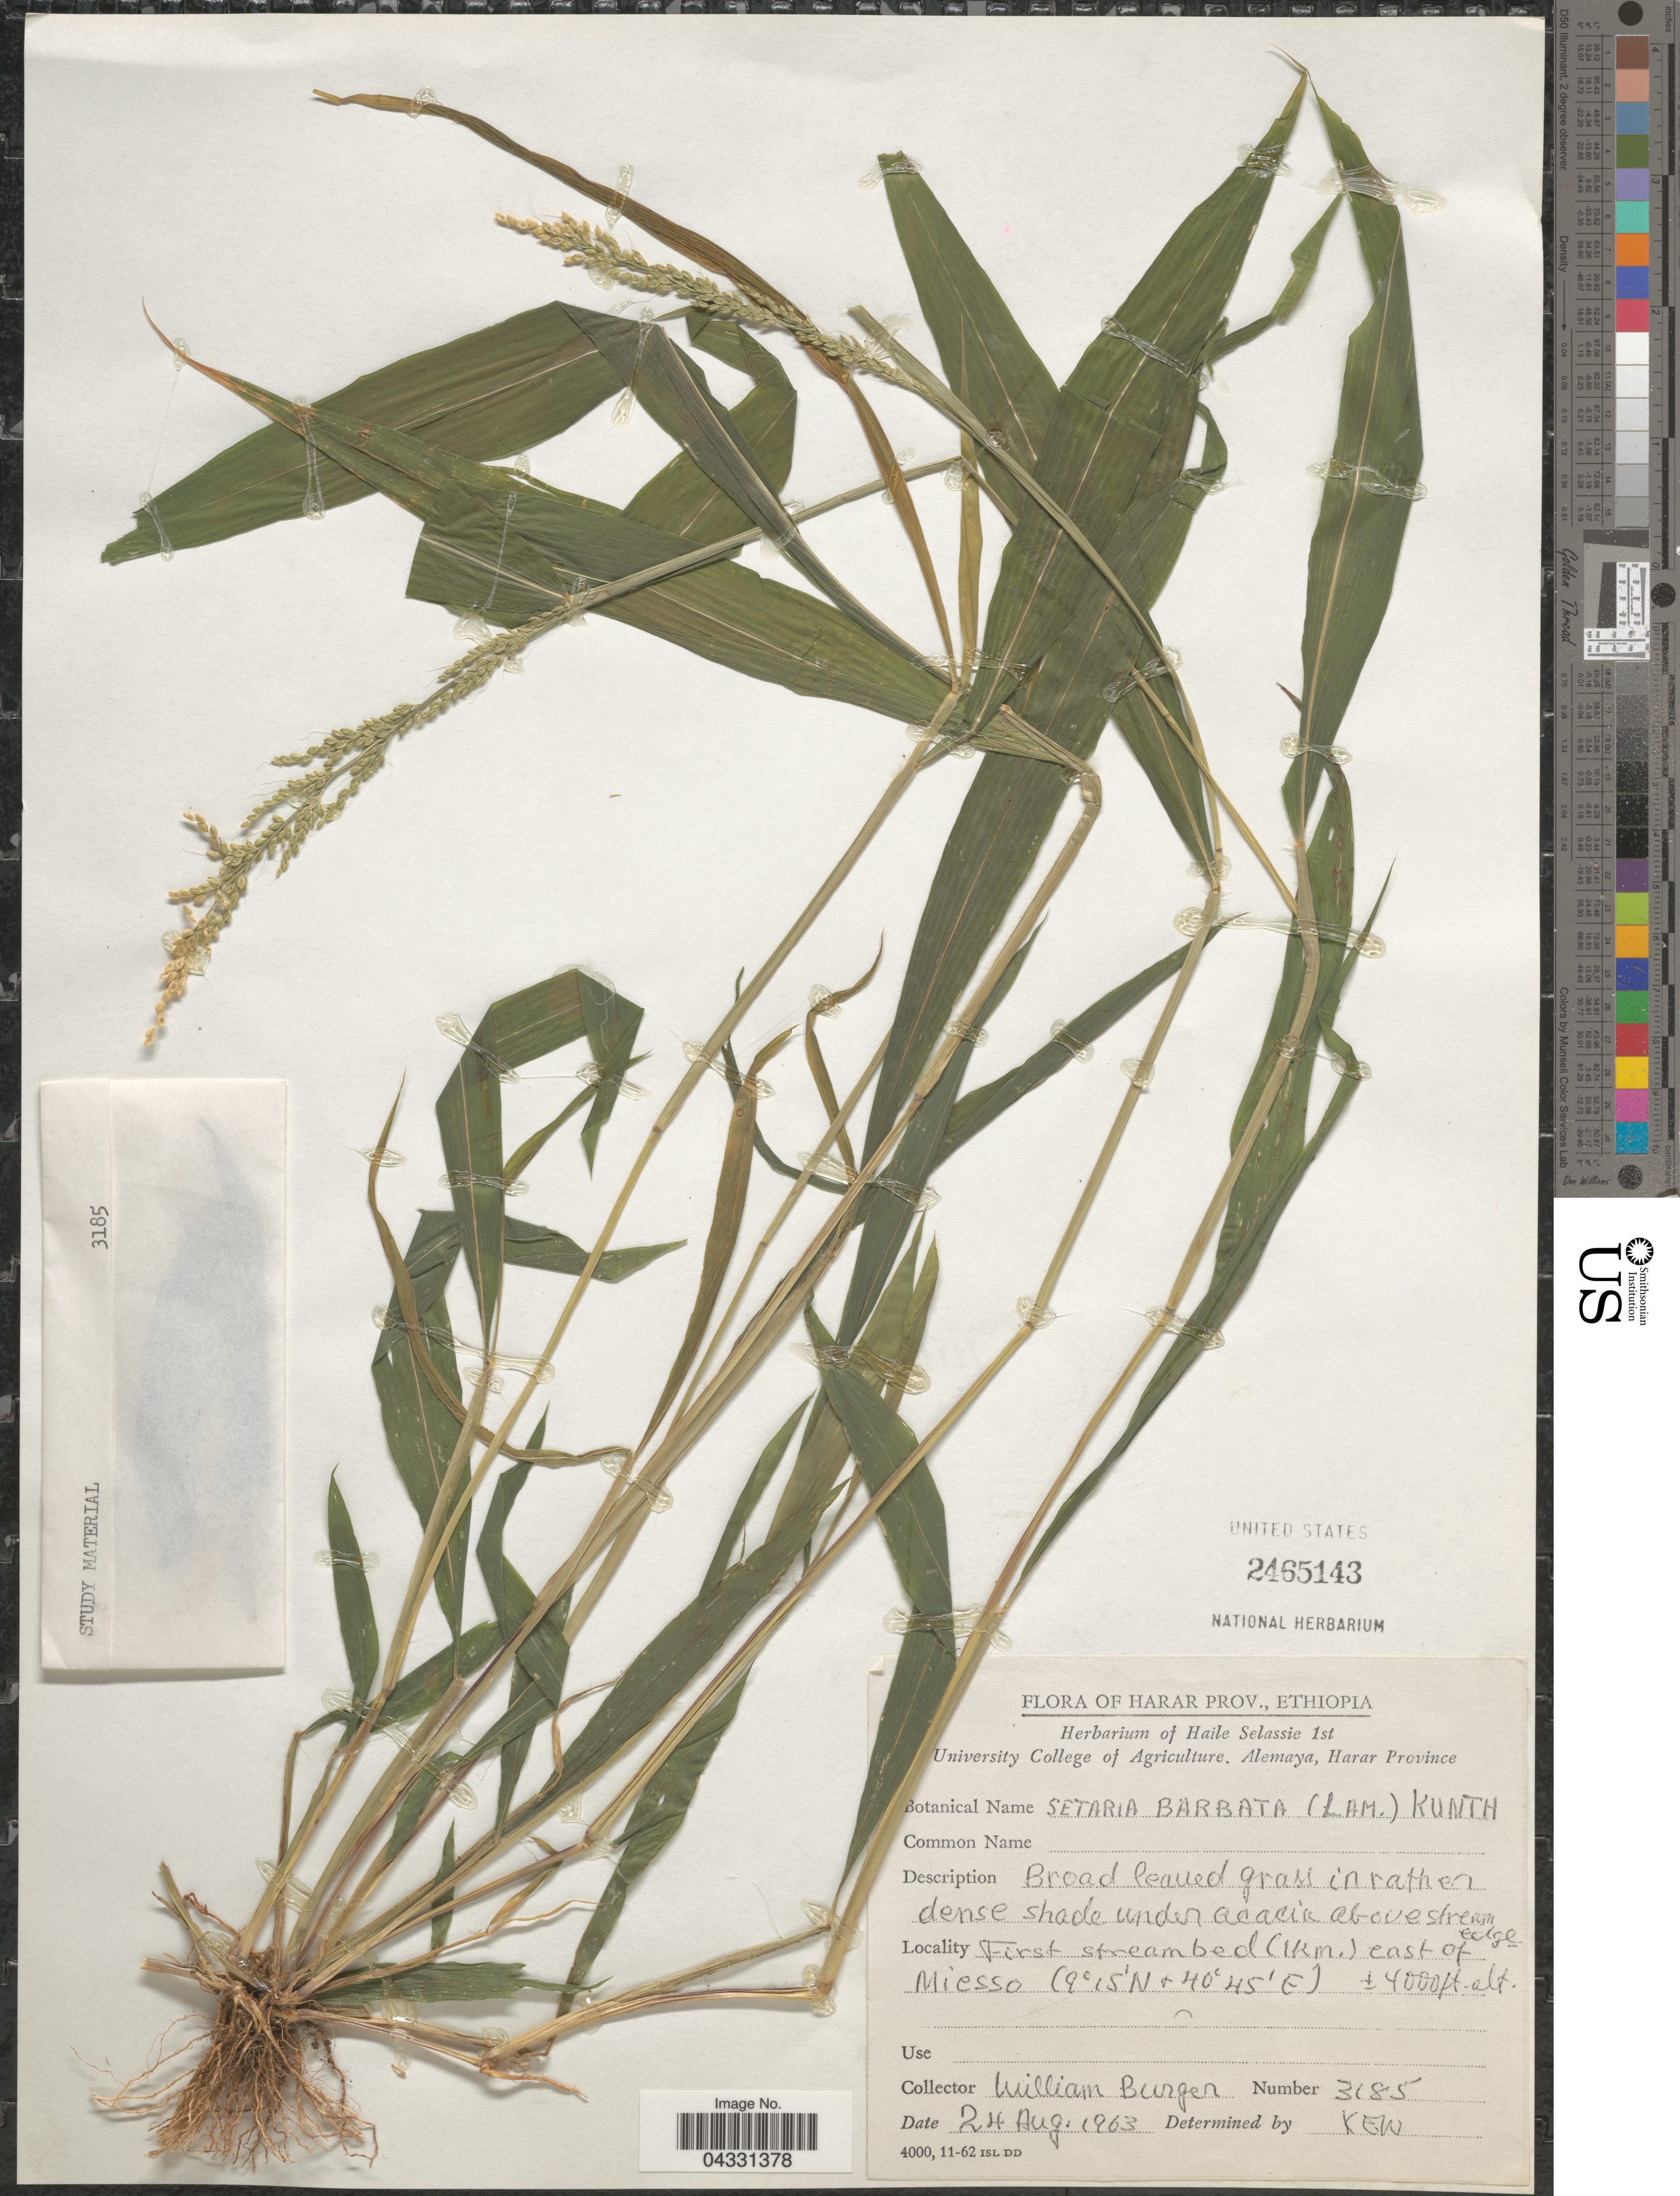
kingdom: Plantae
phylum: Tracheophyta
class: Liliopsida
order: Poales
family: Poaceae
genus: Setaria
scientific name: Setaria barbata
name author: (Lam.) Kunth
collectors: W. Burger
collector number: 3185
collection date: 1963-08-24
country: Ethiopia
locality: Harar Prov. First streambed (1km.) east of edge Miesso.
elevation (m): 1219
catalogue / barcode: US 2465143